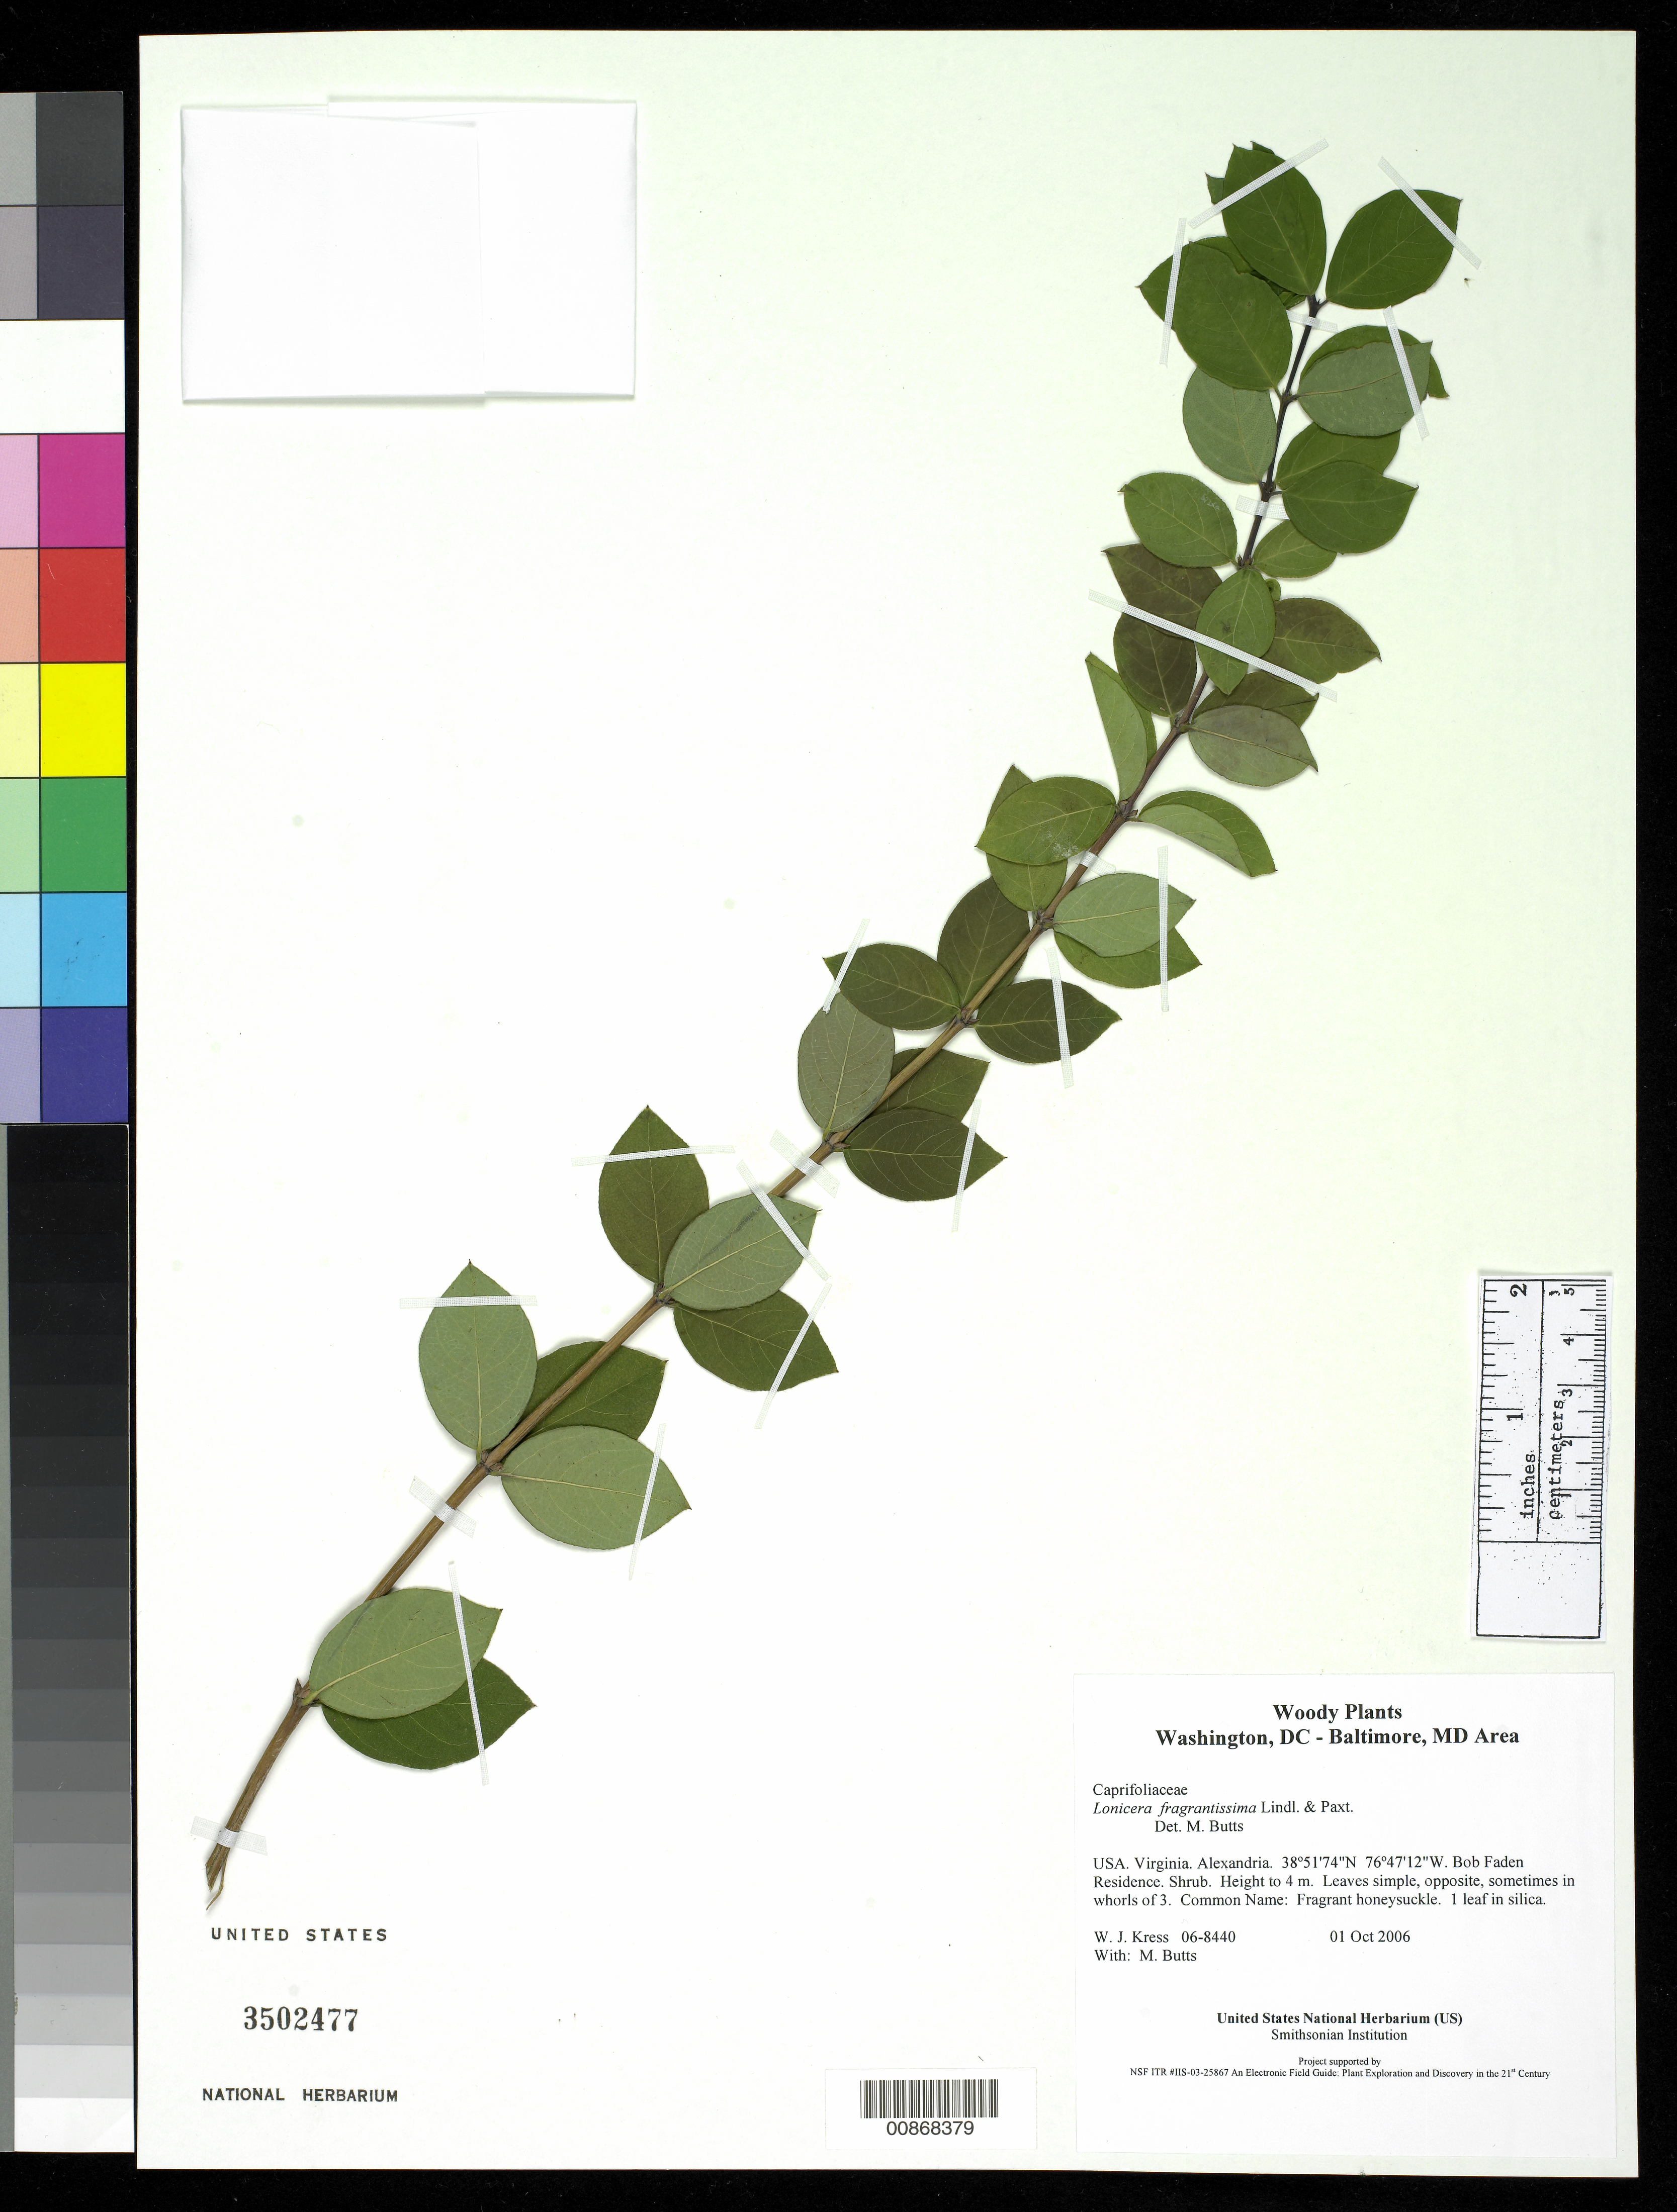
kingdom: Plantae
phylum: Tracheophyta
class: Magnoliopsida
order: Dipsacales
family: Caprifoliaceae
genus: Lonicera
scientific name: Lonicera fragrantissima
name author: Lindl. & Paxt.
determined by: Butts, M. B.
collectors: W. J. Kress & M. B. Butts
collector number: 06-8440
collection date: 2006-10-01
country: United States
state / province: Virginia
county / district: City of Alexandria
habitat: Bob Faden Residence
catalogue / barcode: US 3502477